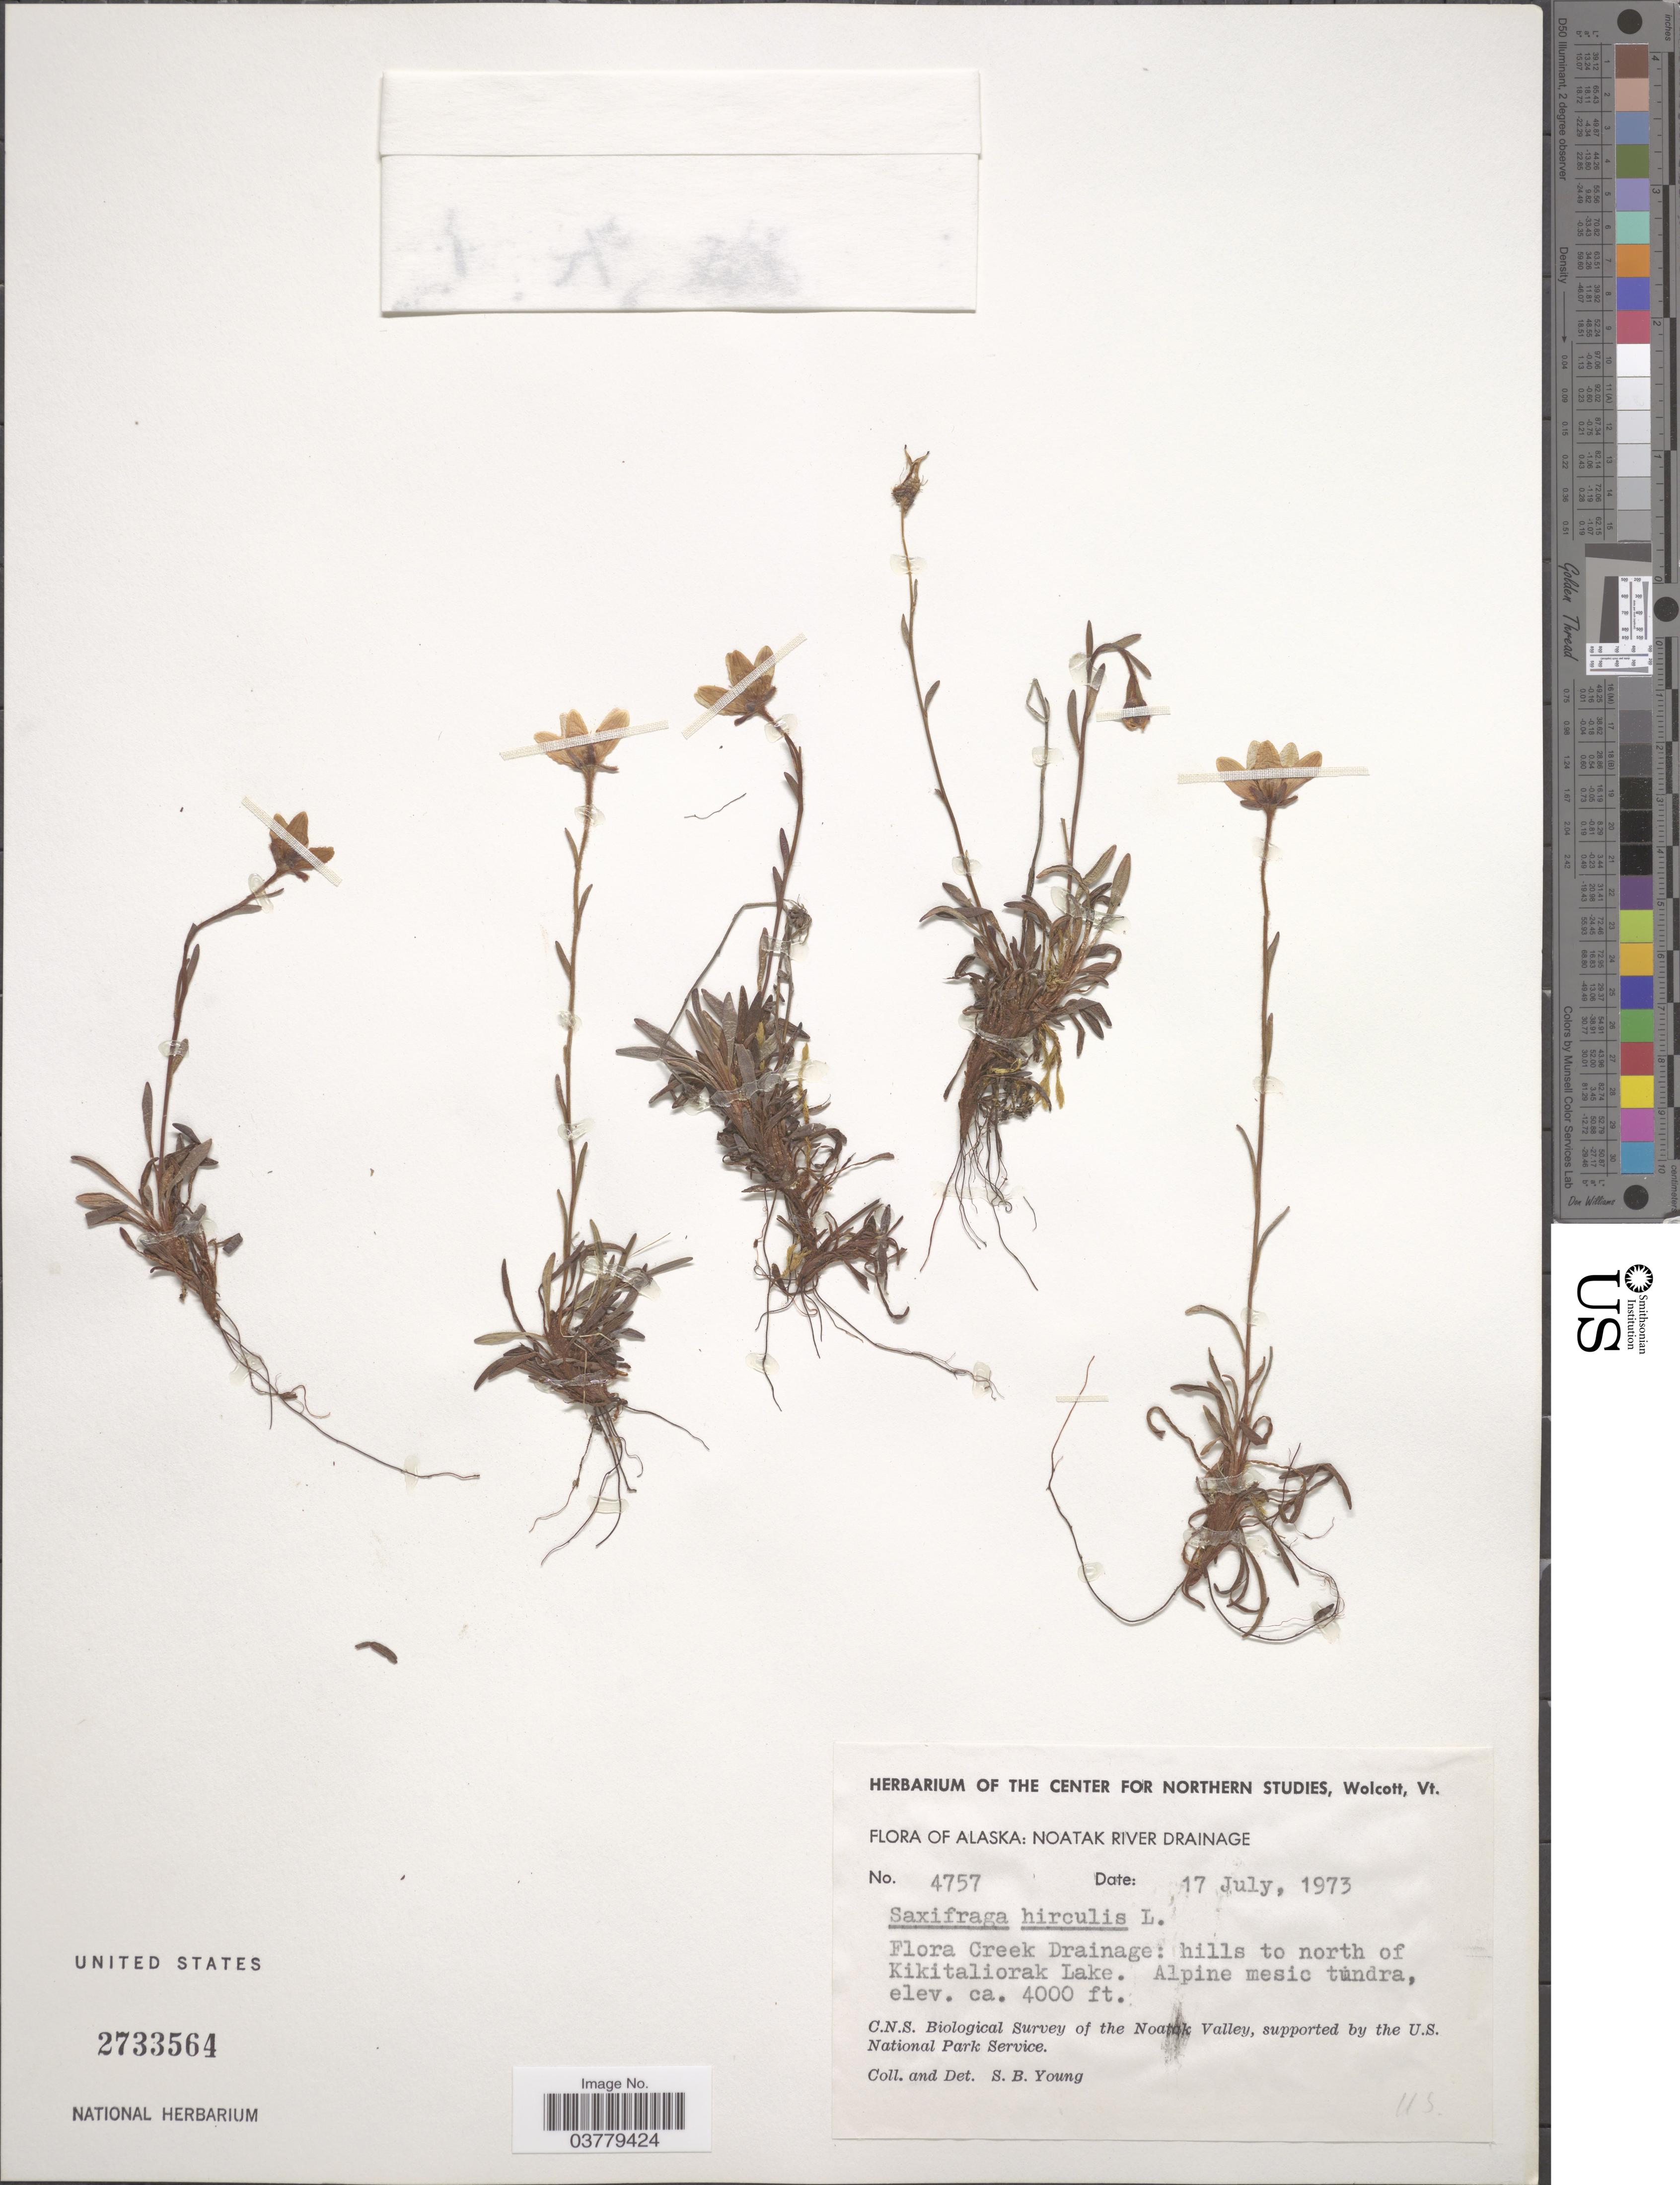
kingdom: Plantae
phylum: Tracheophyta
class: Magnoliopsida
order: Saxifragales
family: Saxifragaceae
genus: Saxifraga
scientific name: Saxifraga hirculus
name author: L.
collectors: S. Young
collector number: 4757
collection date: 1973-07-17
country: United States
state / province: Vermont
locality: Noatak River Drainage. Flora Creek Drainage: hills to north of Kikitaliorak Lake.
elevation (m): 1219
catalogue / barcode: US 2733564